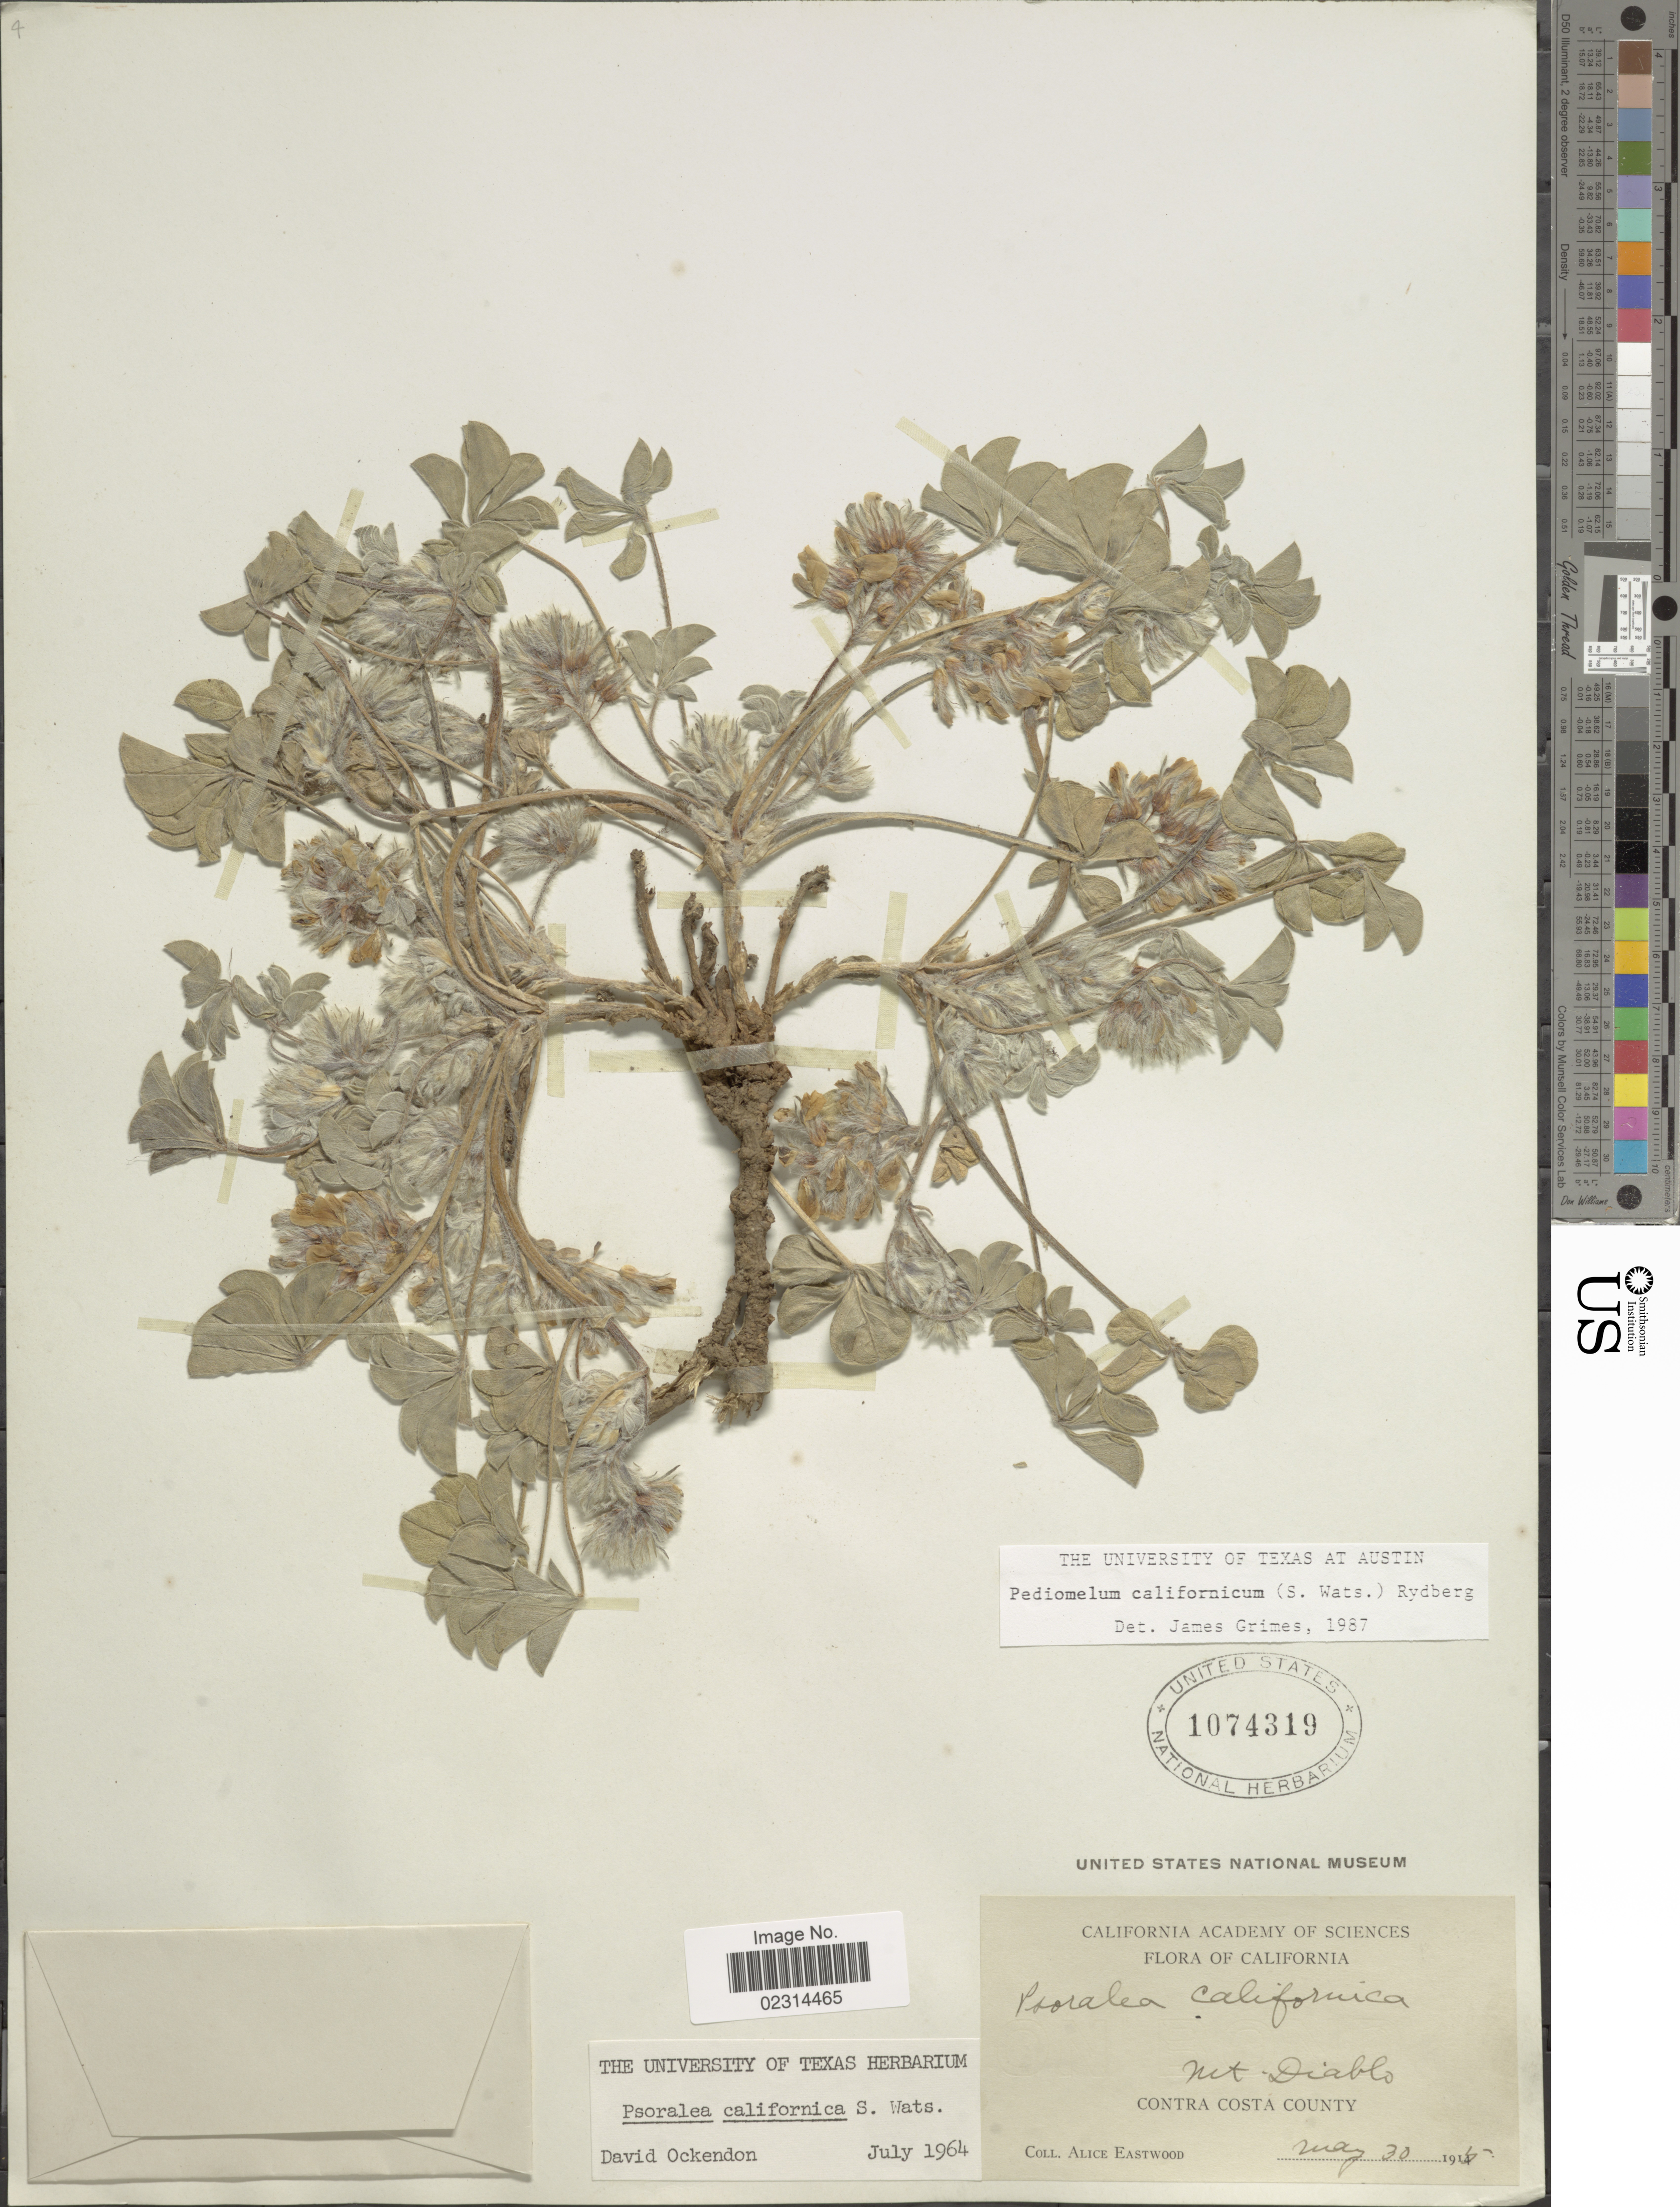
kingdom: Plantae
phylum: Tracheophyta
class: Magnoliopsida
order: Fabales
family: Fabaceae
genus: Pediomelum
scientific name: Pediomelum californicum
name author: (S. Watson) Rydb.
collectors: A. Eastwood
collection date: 1915-05-30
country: United States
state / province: California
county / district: Contra Costa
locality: Mt. Diablo. Contra Costa County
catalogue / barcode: US 1074319